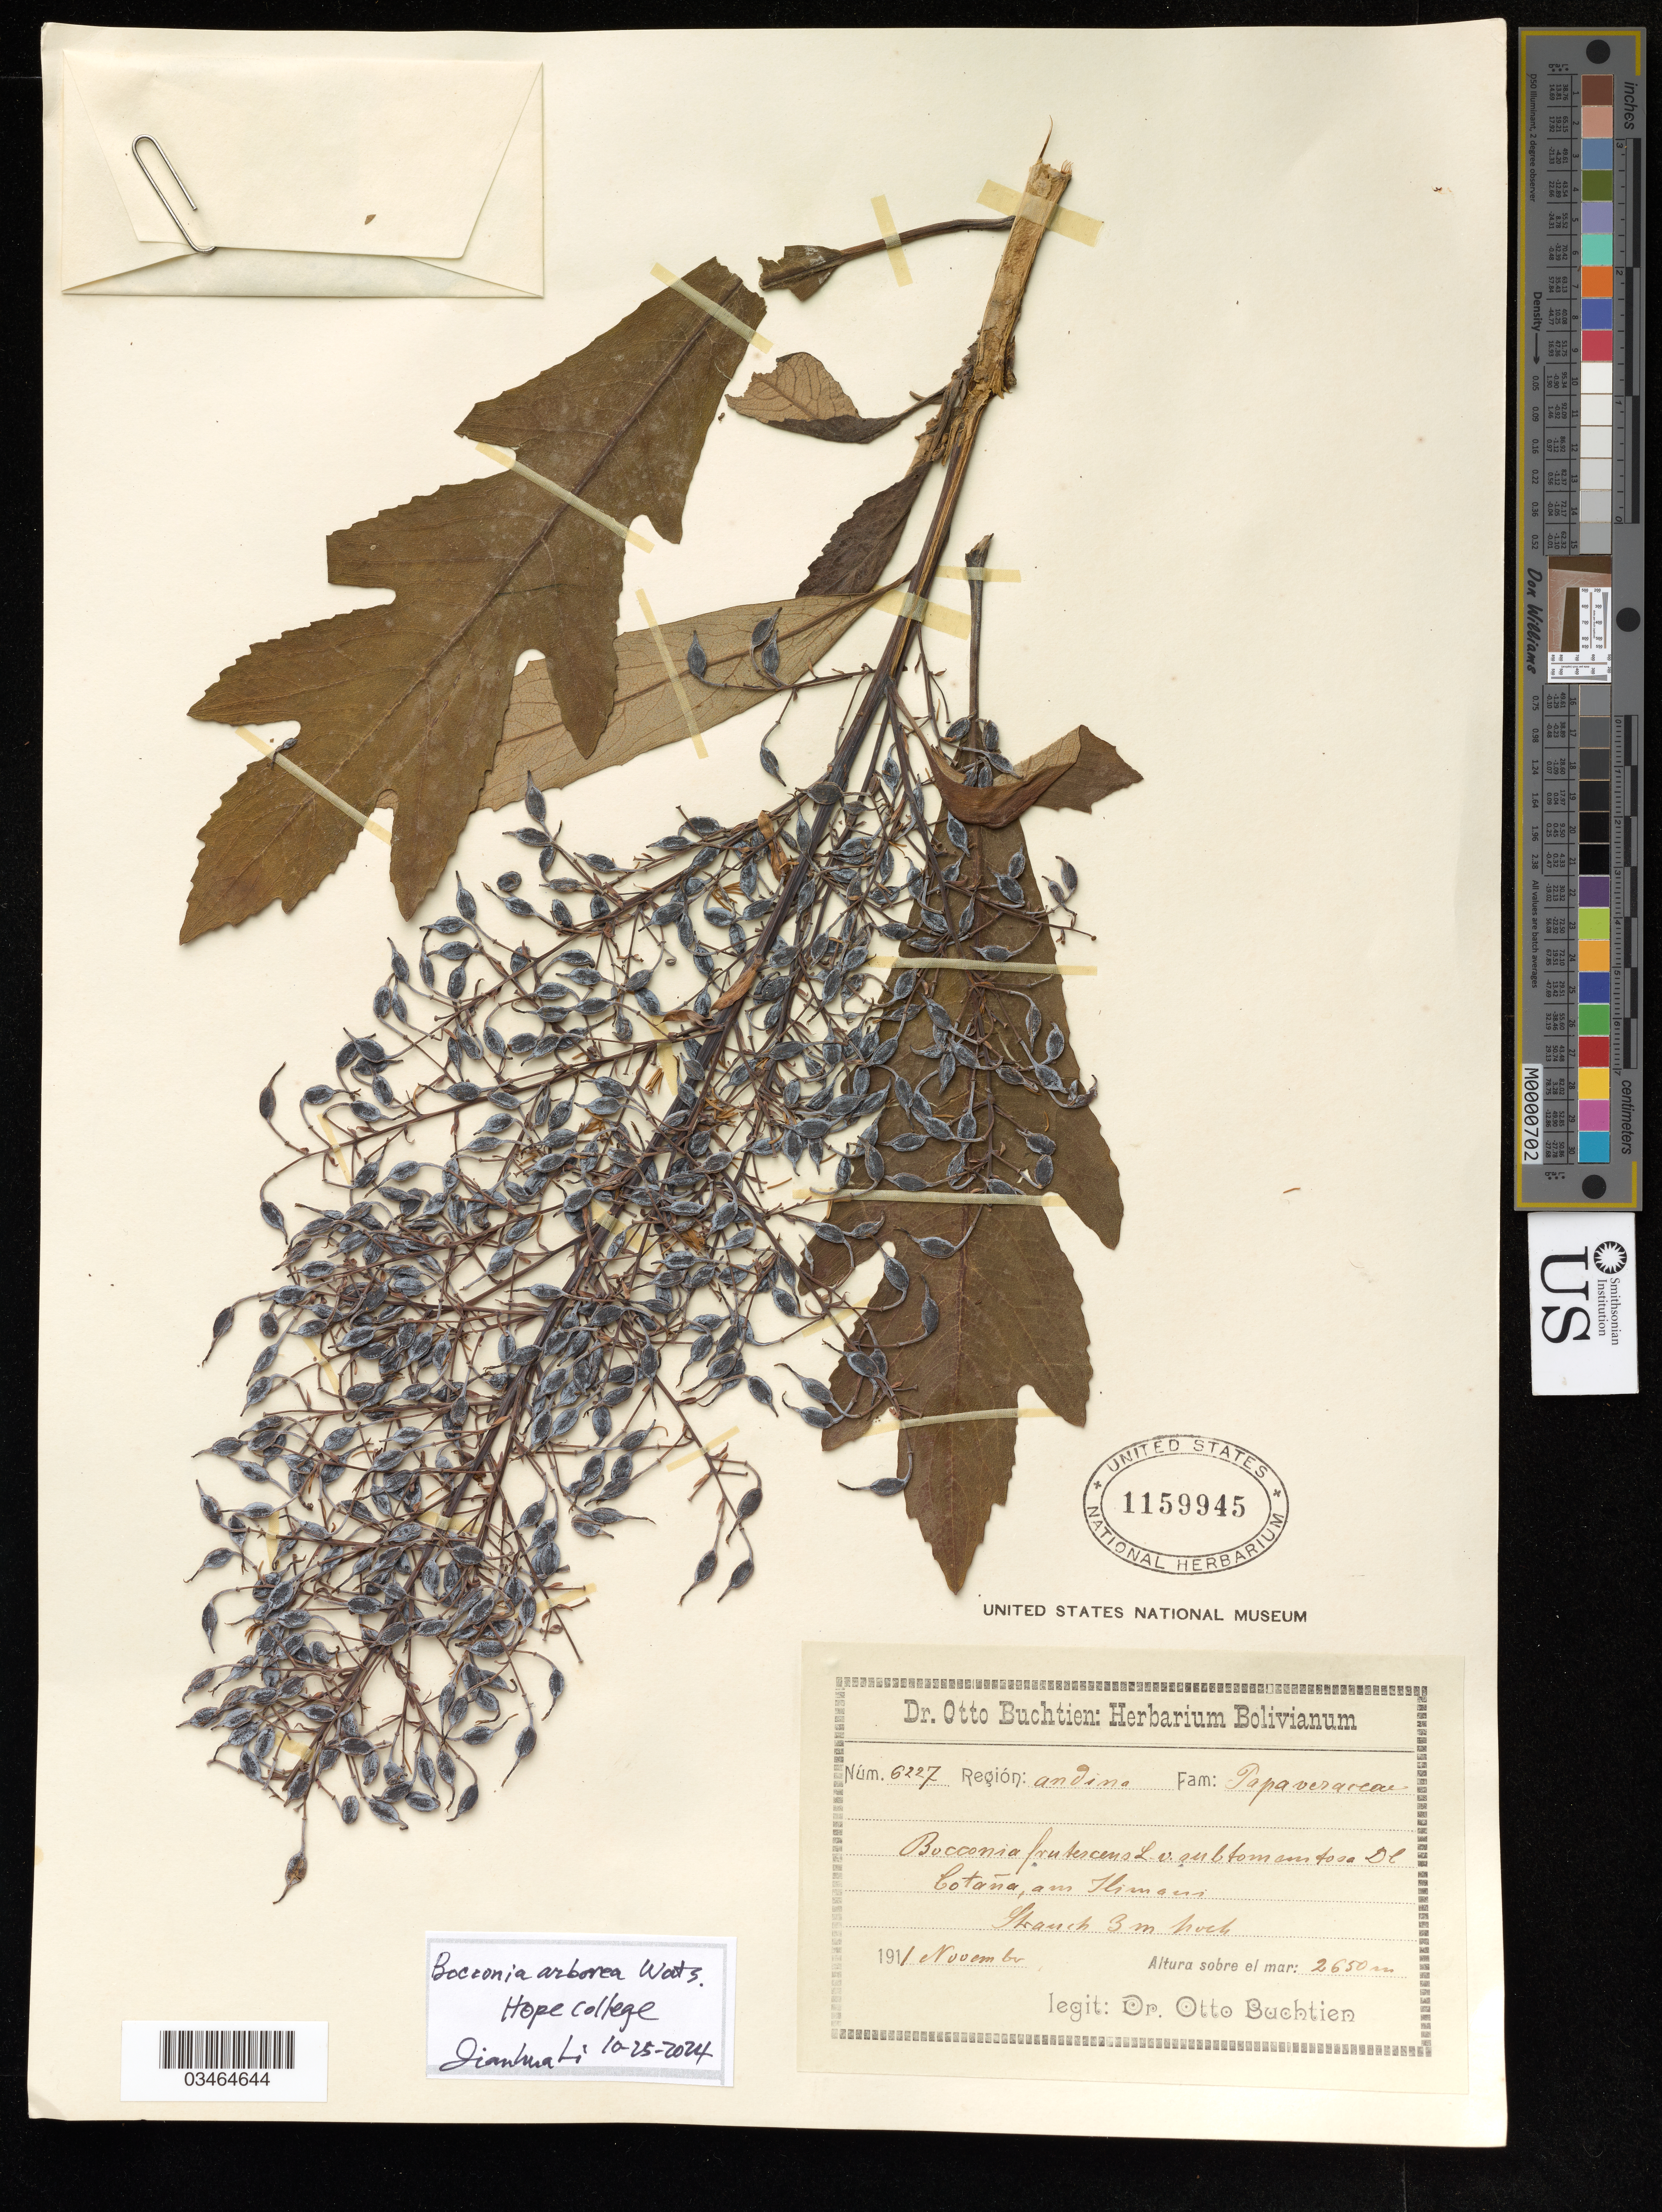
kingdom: Plantae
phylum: Tracheophyta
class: Magnoliopsida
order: Ranunculales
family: Papaveraceae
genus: Bocconia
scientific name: Bocconia arborea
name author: S. Watson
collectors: O. Buchtien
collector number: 6227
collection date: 1911-11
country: Bolivia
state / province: La Paz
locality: Cotaña, am Ilimani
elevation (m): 2650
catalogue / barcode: US 1159945